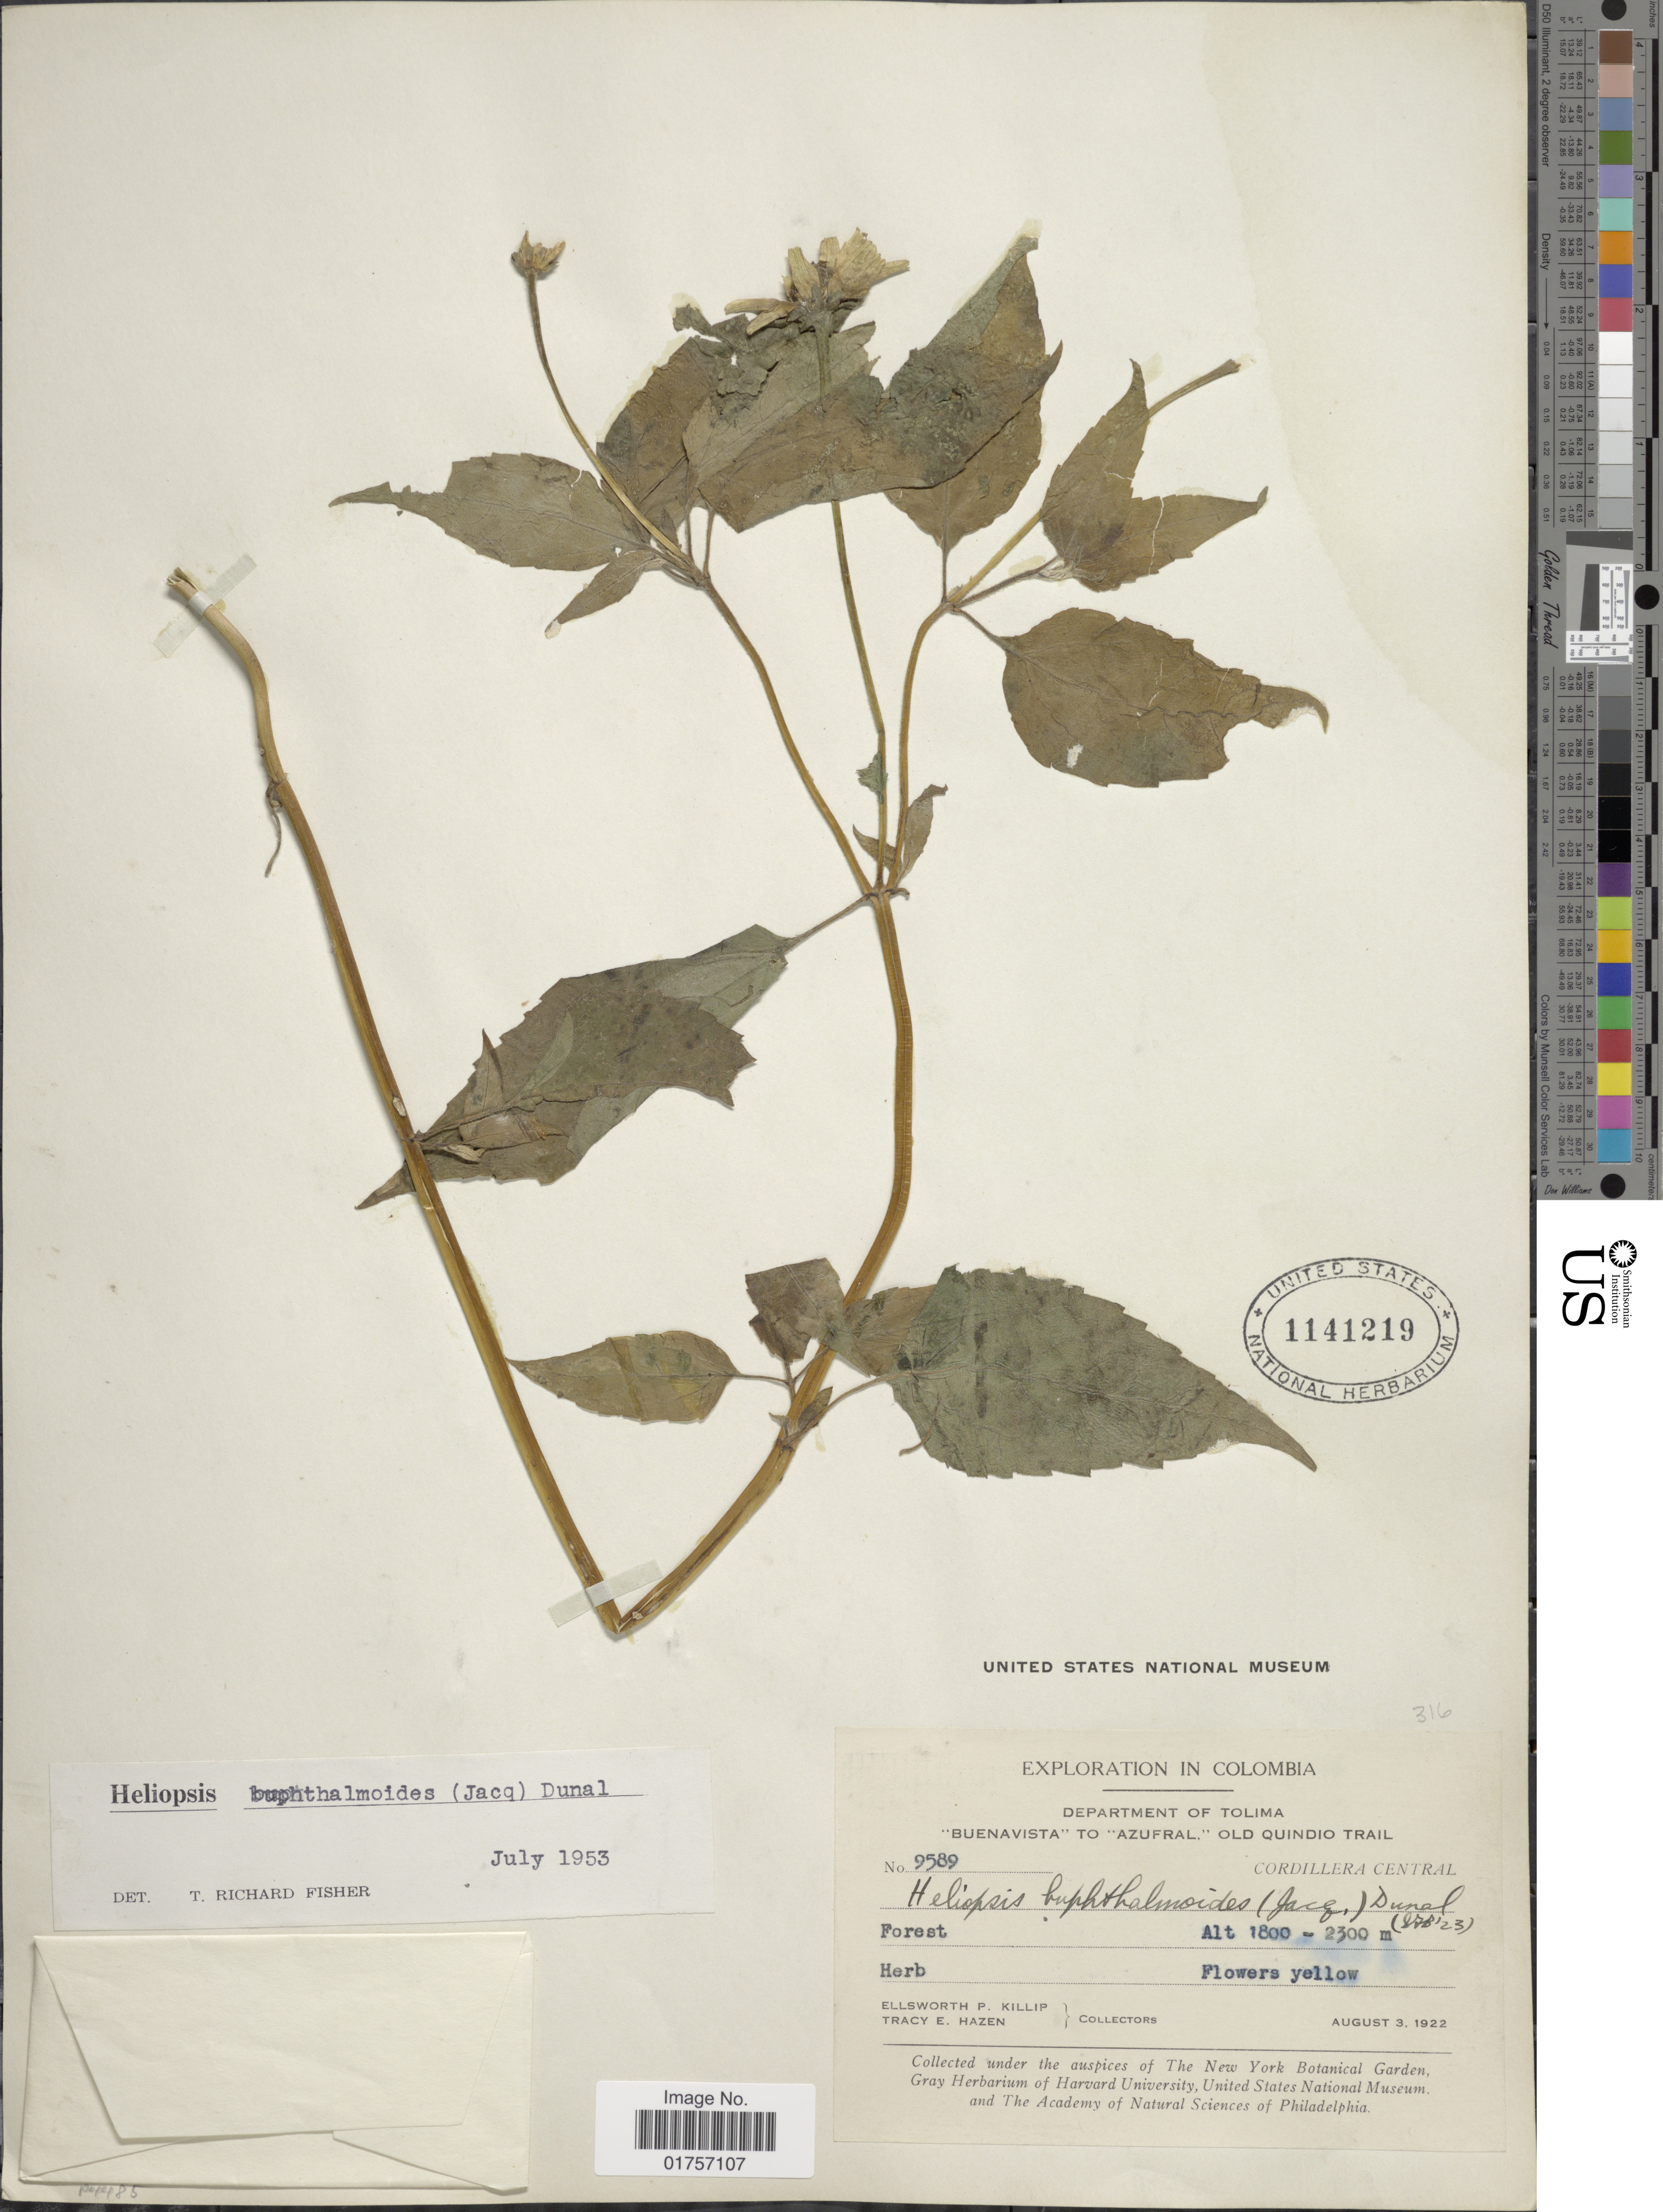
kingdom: Plantae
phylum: Tracheophyta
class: Magnoliopsida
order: Asterales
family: Asteraceae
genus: Heliopsis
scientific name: Heliopsis buphthalmoides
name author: (Jacq.) Dunal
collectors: E. P. Killip & T. E. Hazen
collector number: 9589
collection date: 1922-08-03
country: Colombia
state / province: Tolima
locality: Buenavista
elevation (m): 1800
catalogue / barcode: US 1141219